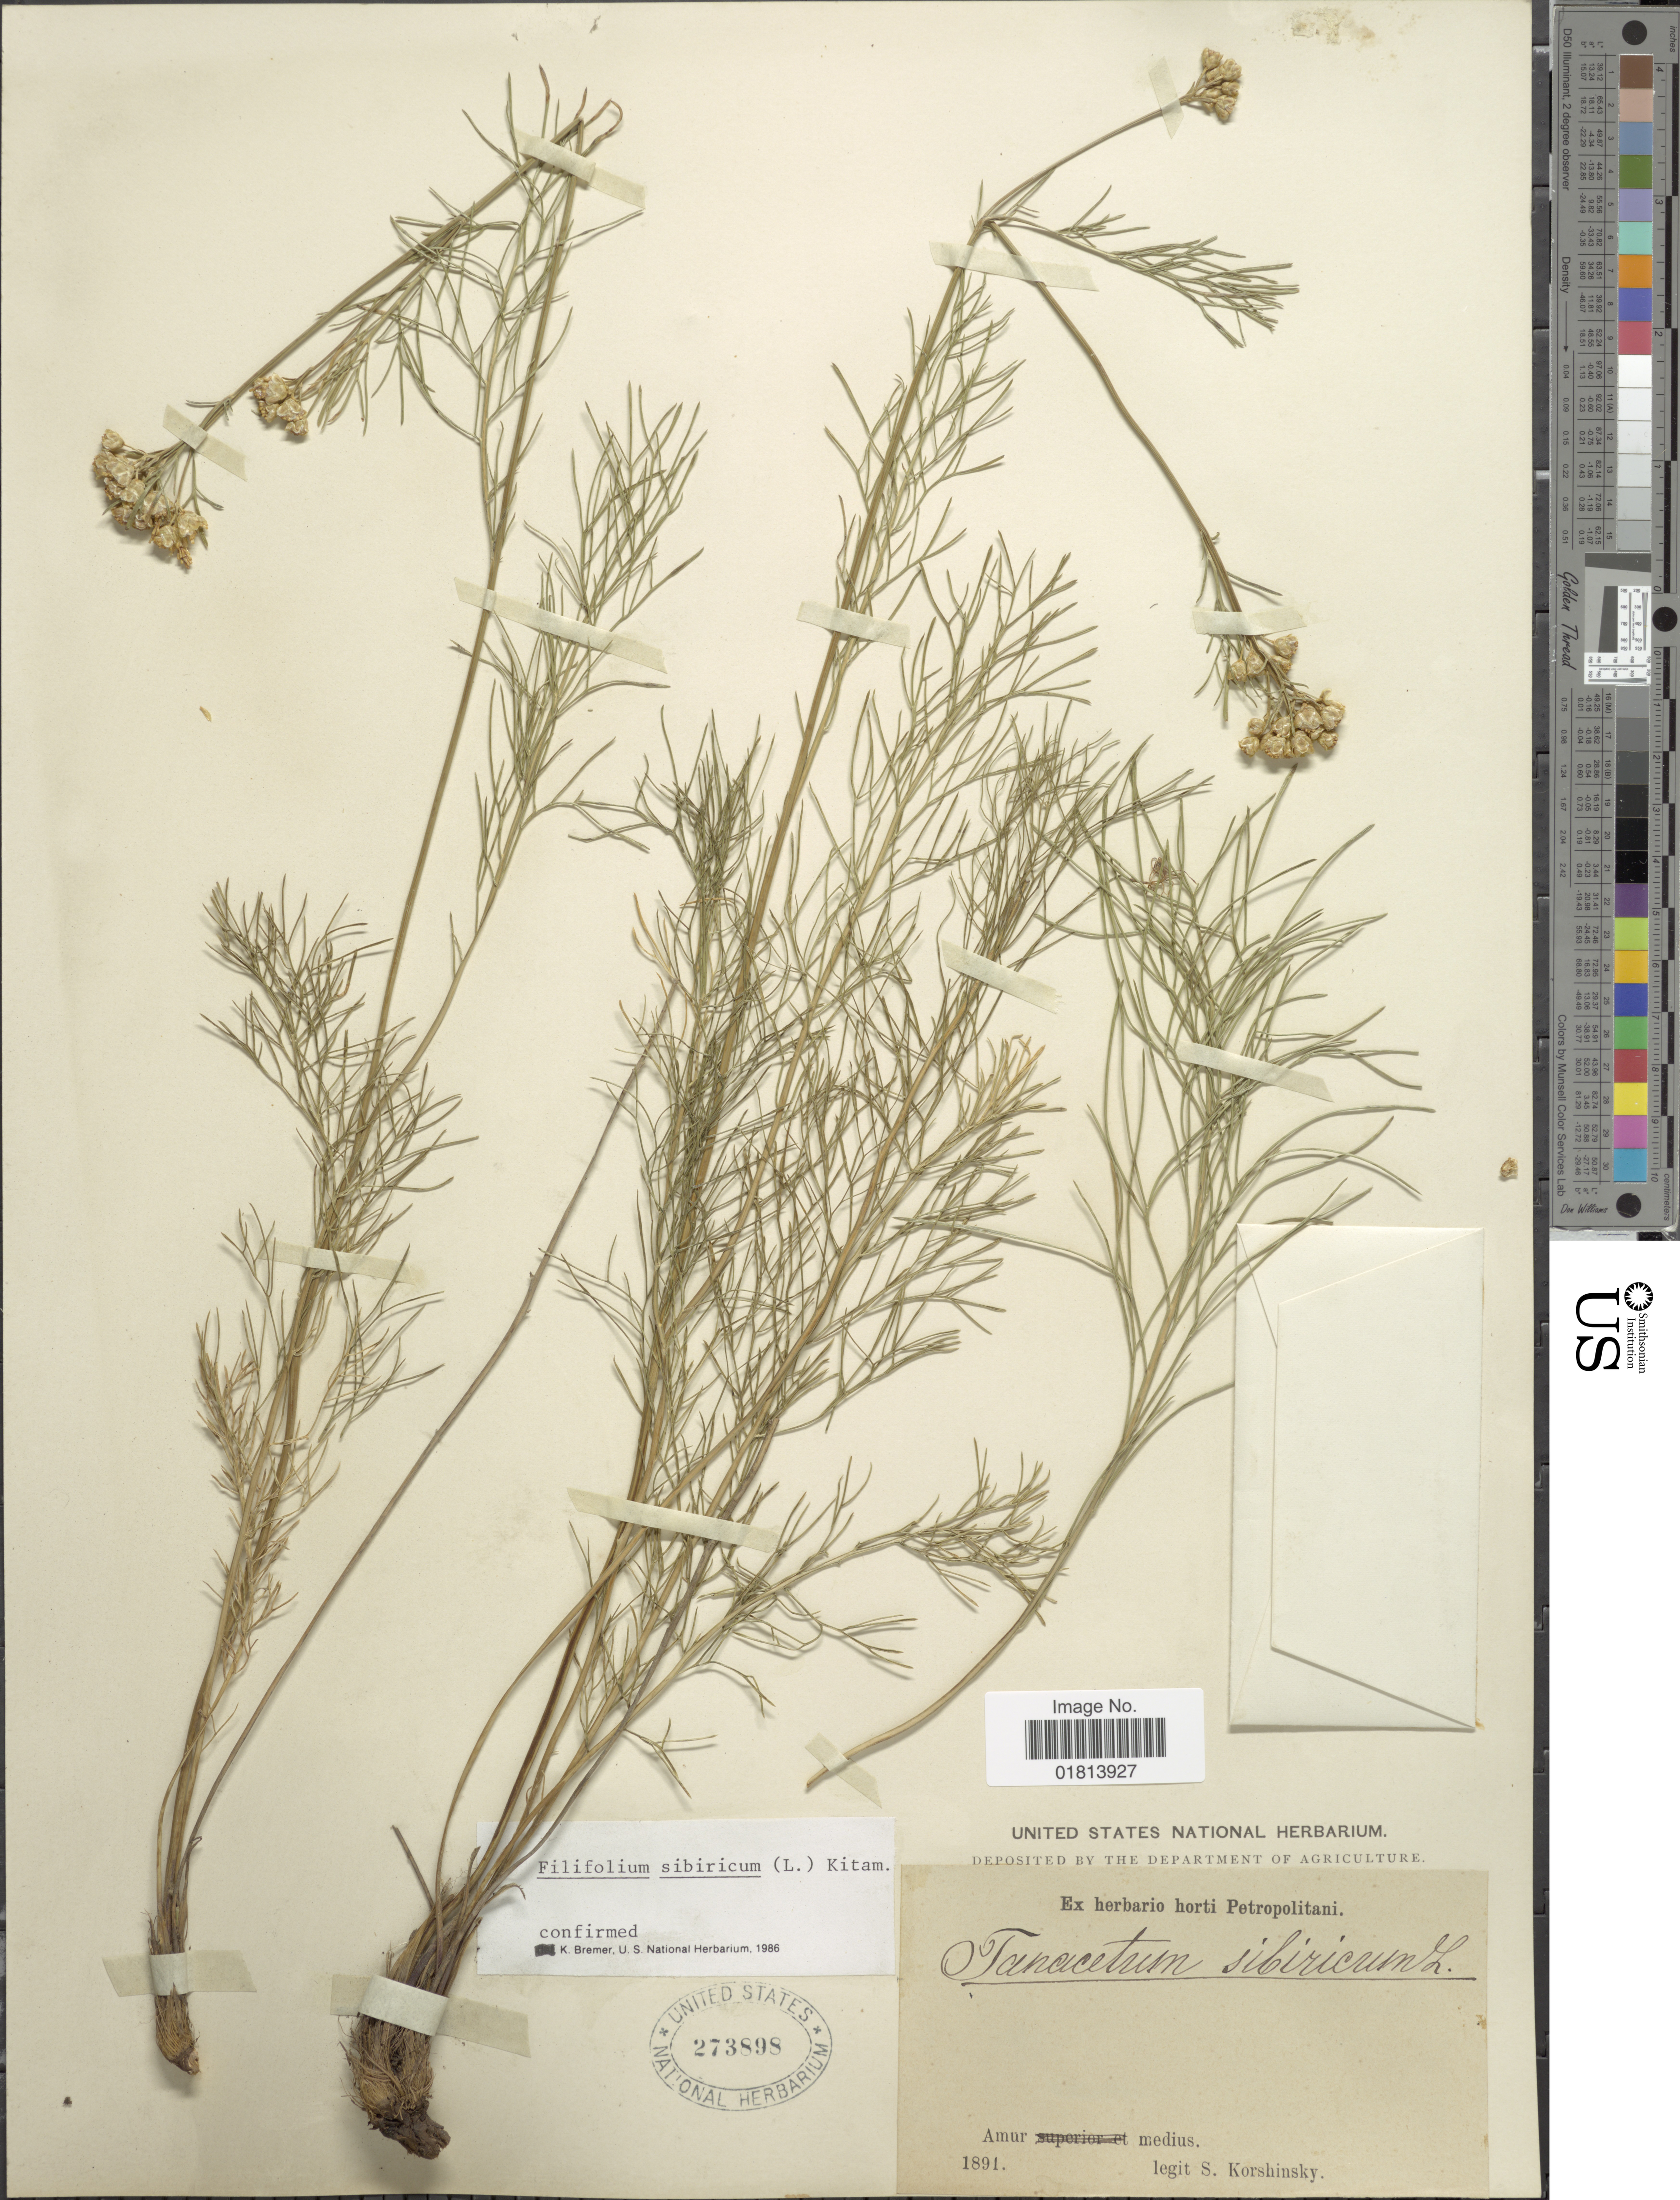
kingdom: Plantae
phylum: Tracheophyta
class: Magnoliopsida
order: Asterales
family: Asteraceae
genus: Filifolium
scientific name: Filifolium sibiricum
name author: (L.) Kitam.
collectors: S. I. Korshinsky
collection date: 1881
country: Russian Federation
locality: Amur medius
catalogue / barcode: US 273898